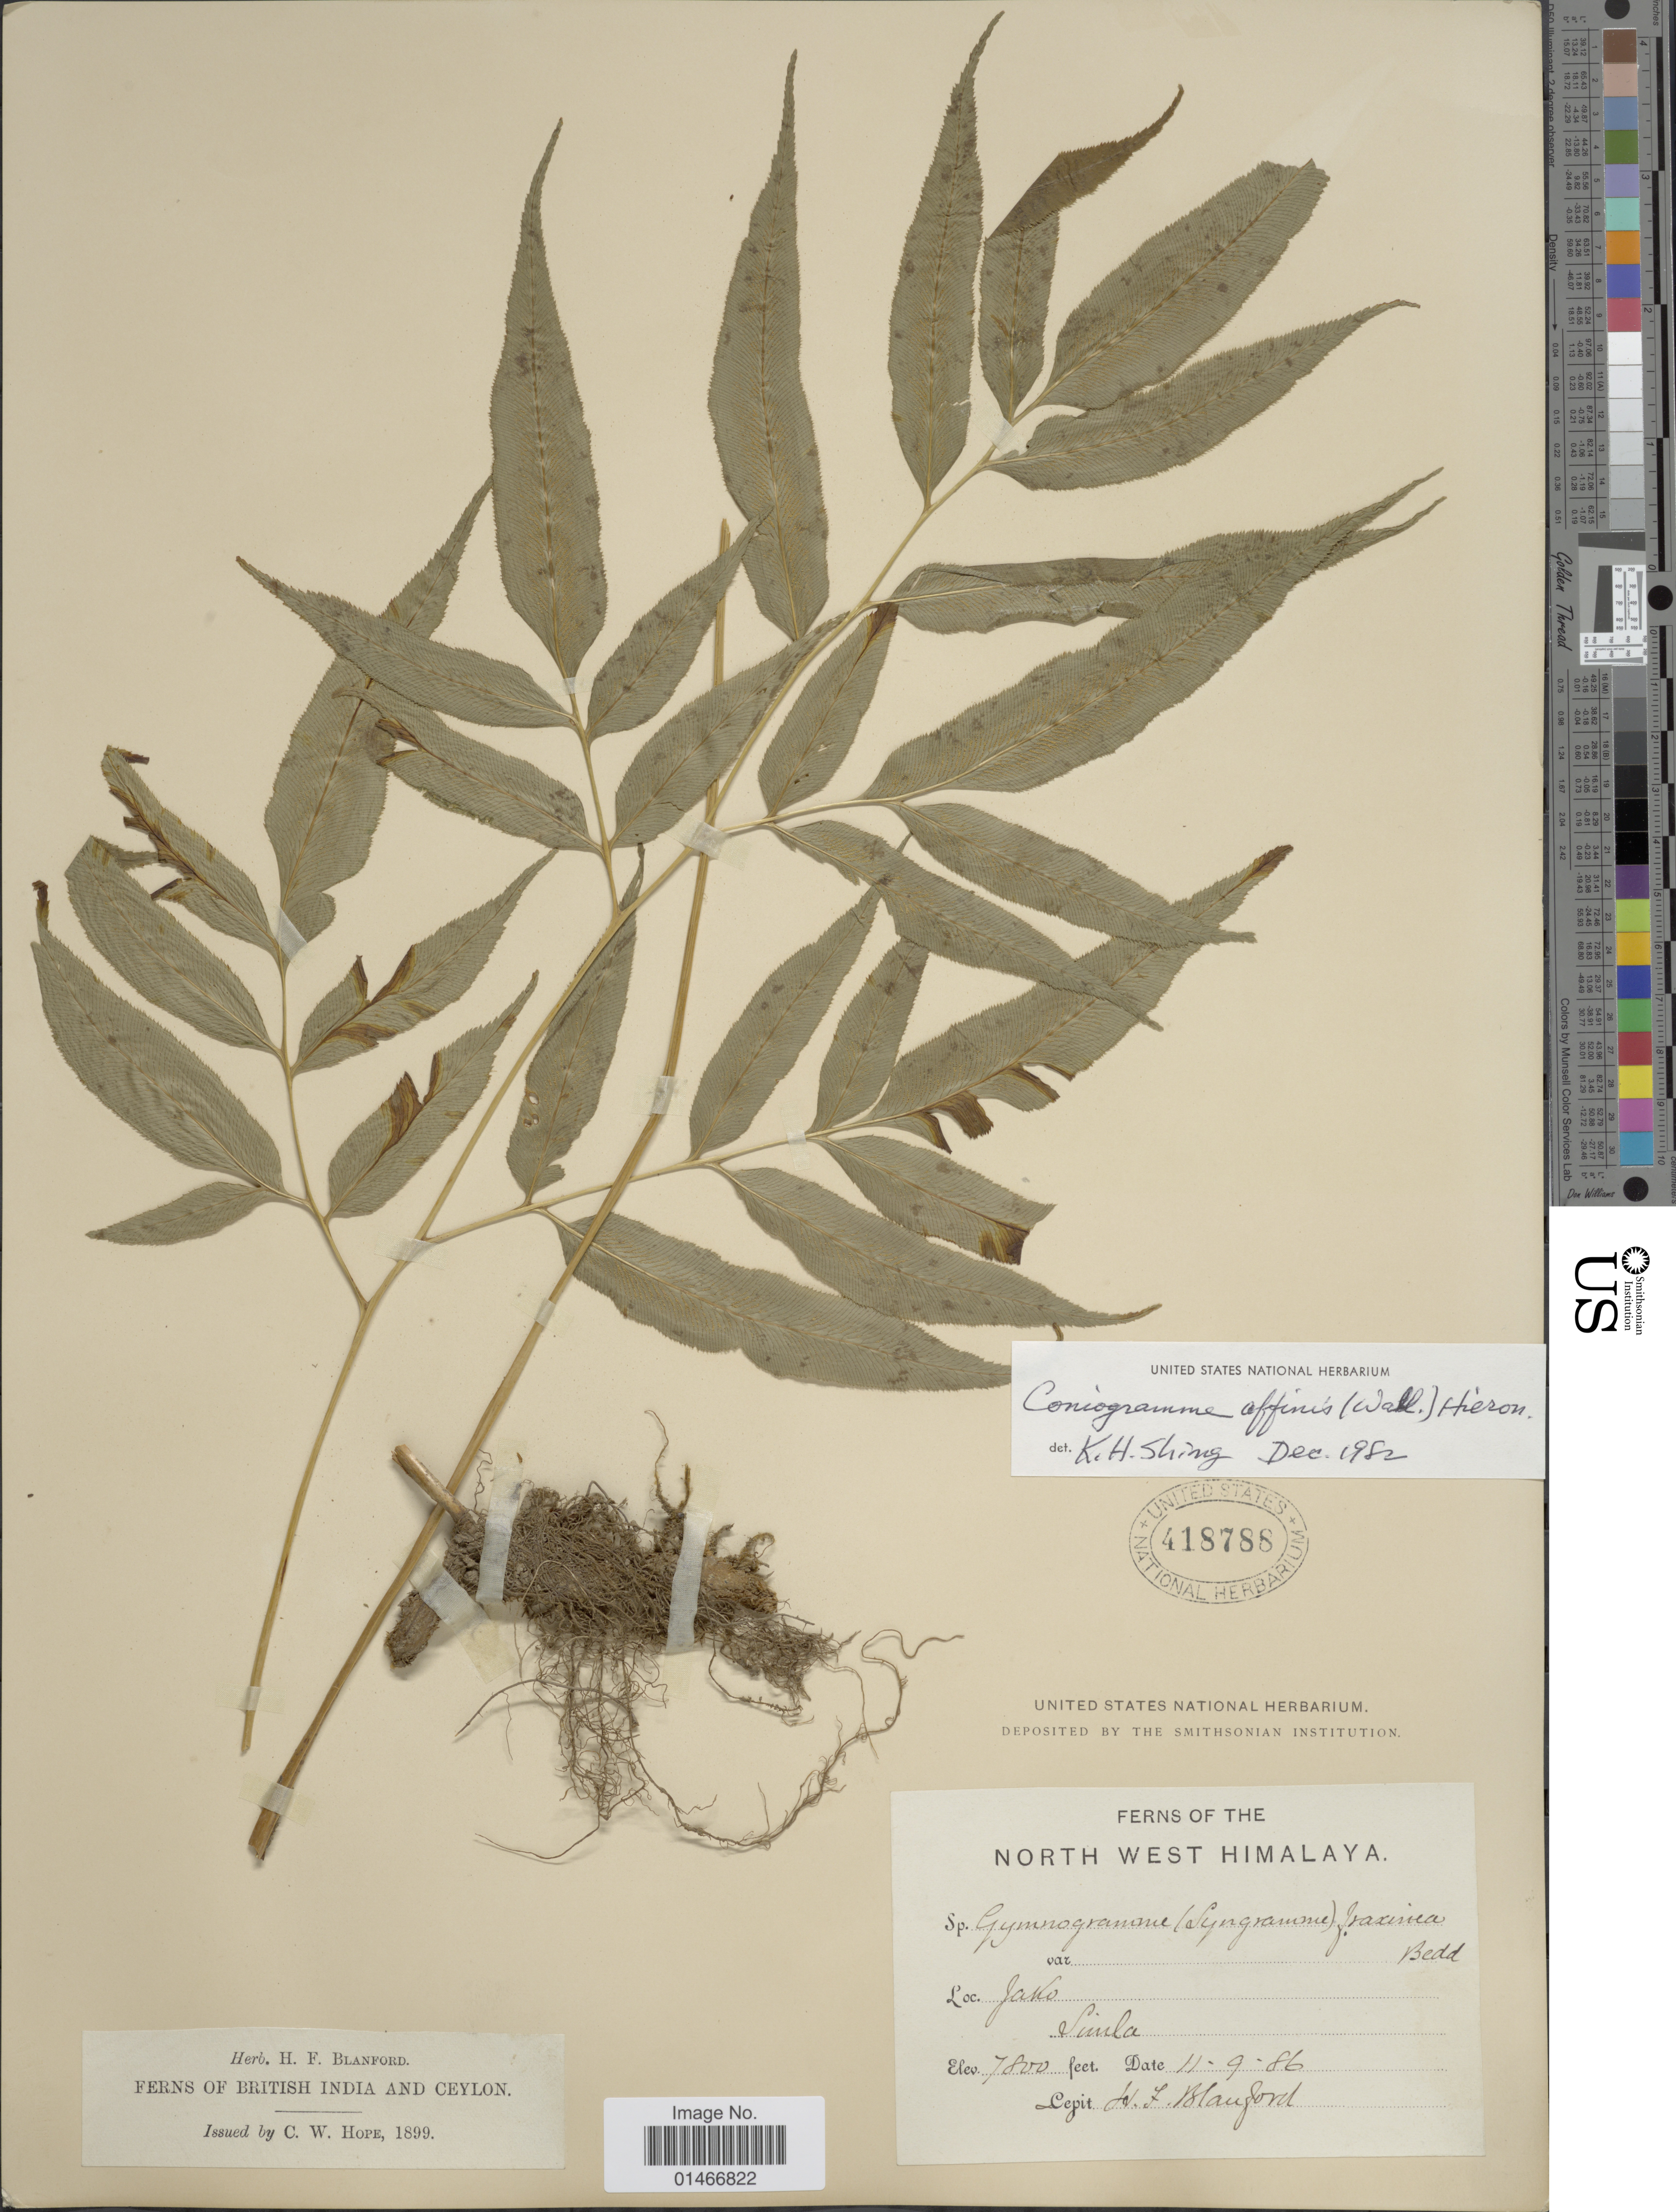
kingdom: Plantae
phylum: Tracheophyta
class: Polypodiopsida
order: Polypodiales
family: Pteridaceae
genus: Coniogramme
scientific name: Coniogramme affinis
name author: Hieron.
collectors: H. Blanford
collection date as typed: Transcribed d/m/y: 11/9/86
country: India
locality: North West Himalaya. Jako Simla.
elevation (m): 2377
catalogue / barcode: US 418788